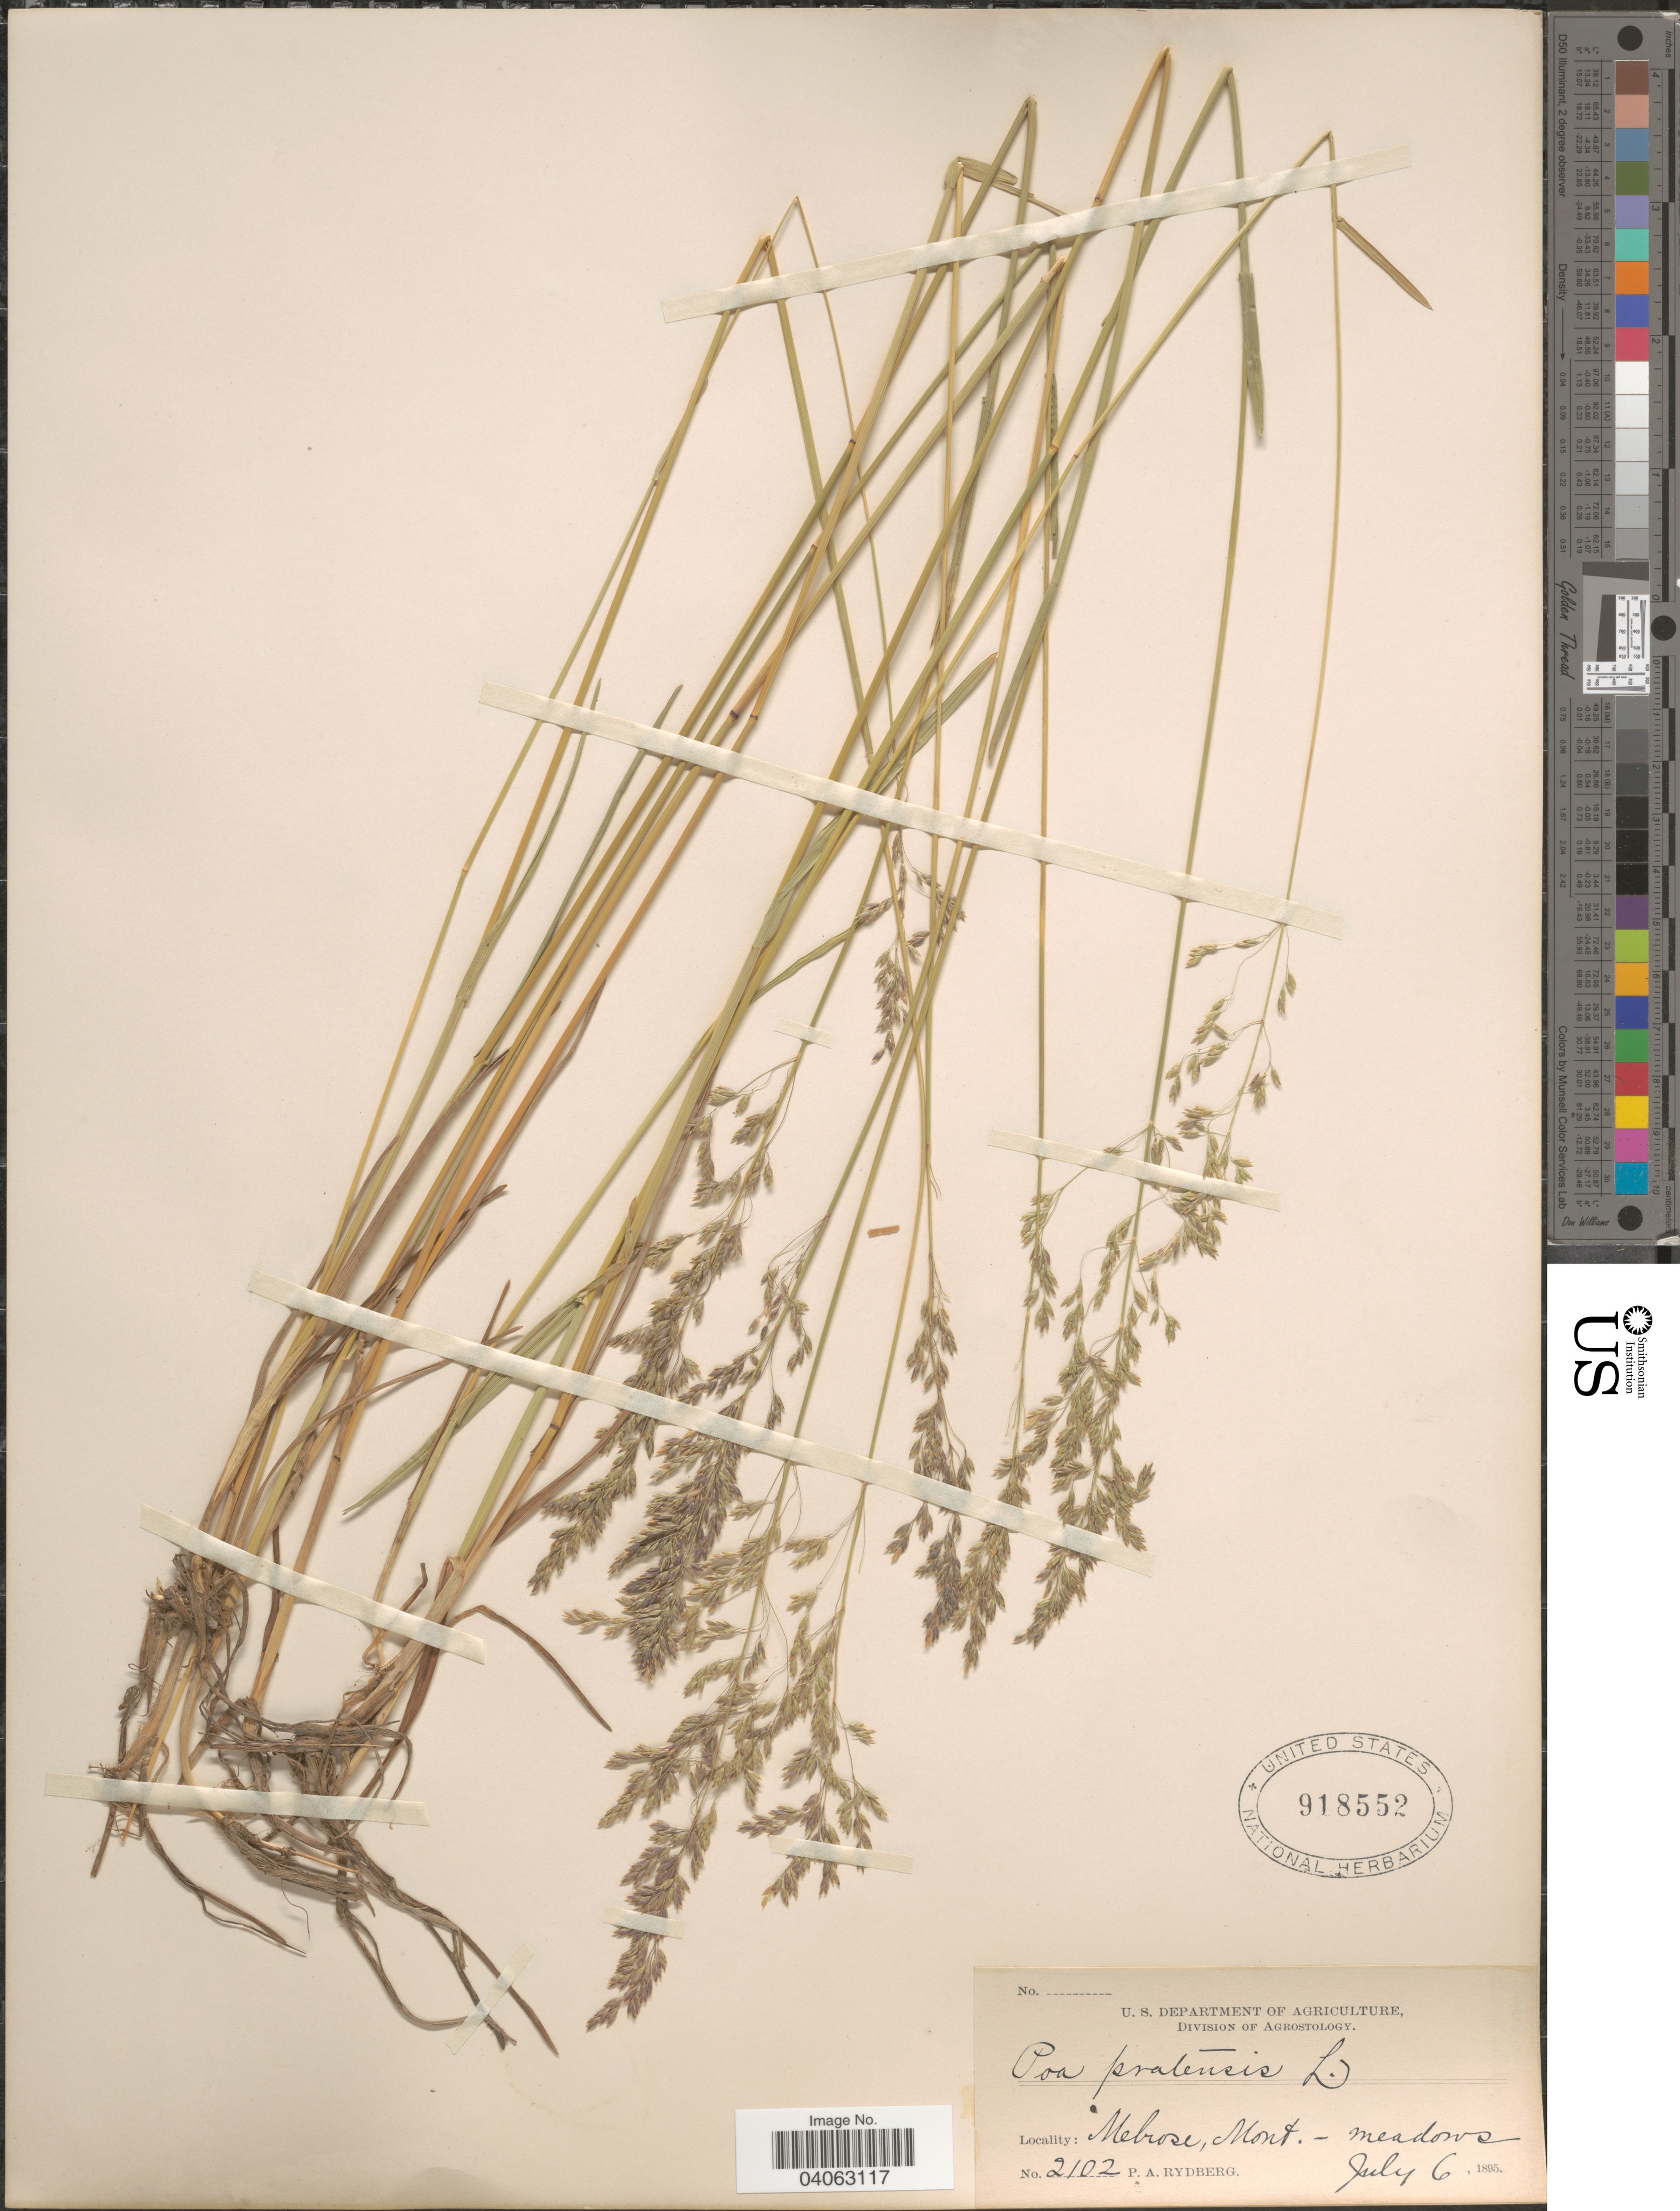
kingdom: Plantae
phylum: Tracheophyta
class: Liliopsida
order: Poales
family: Poaceae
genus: Poa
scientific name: Poa pratensis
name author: L.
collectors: P. A. Rydberg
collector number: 2102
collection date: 1895-07-06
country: United States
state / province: Montana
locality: Melrose, meadows.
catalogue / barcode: US 918552